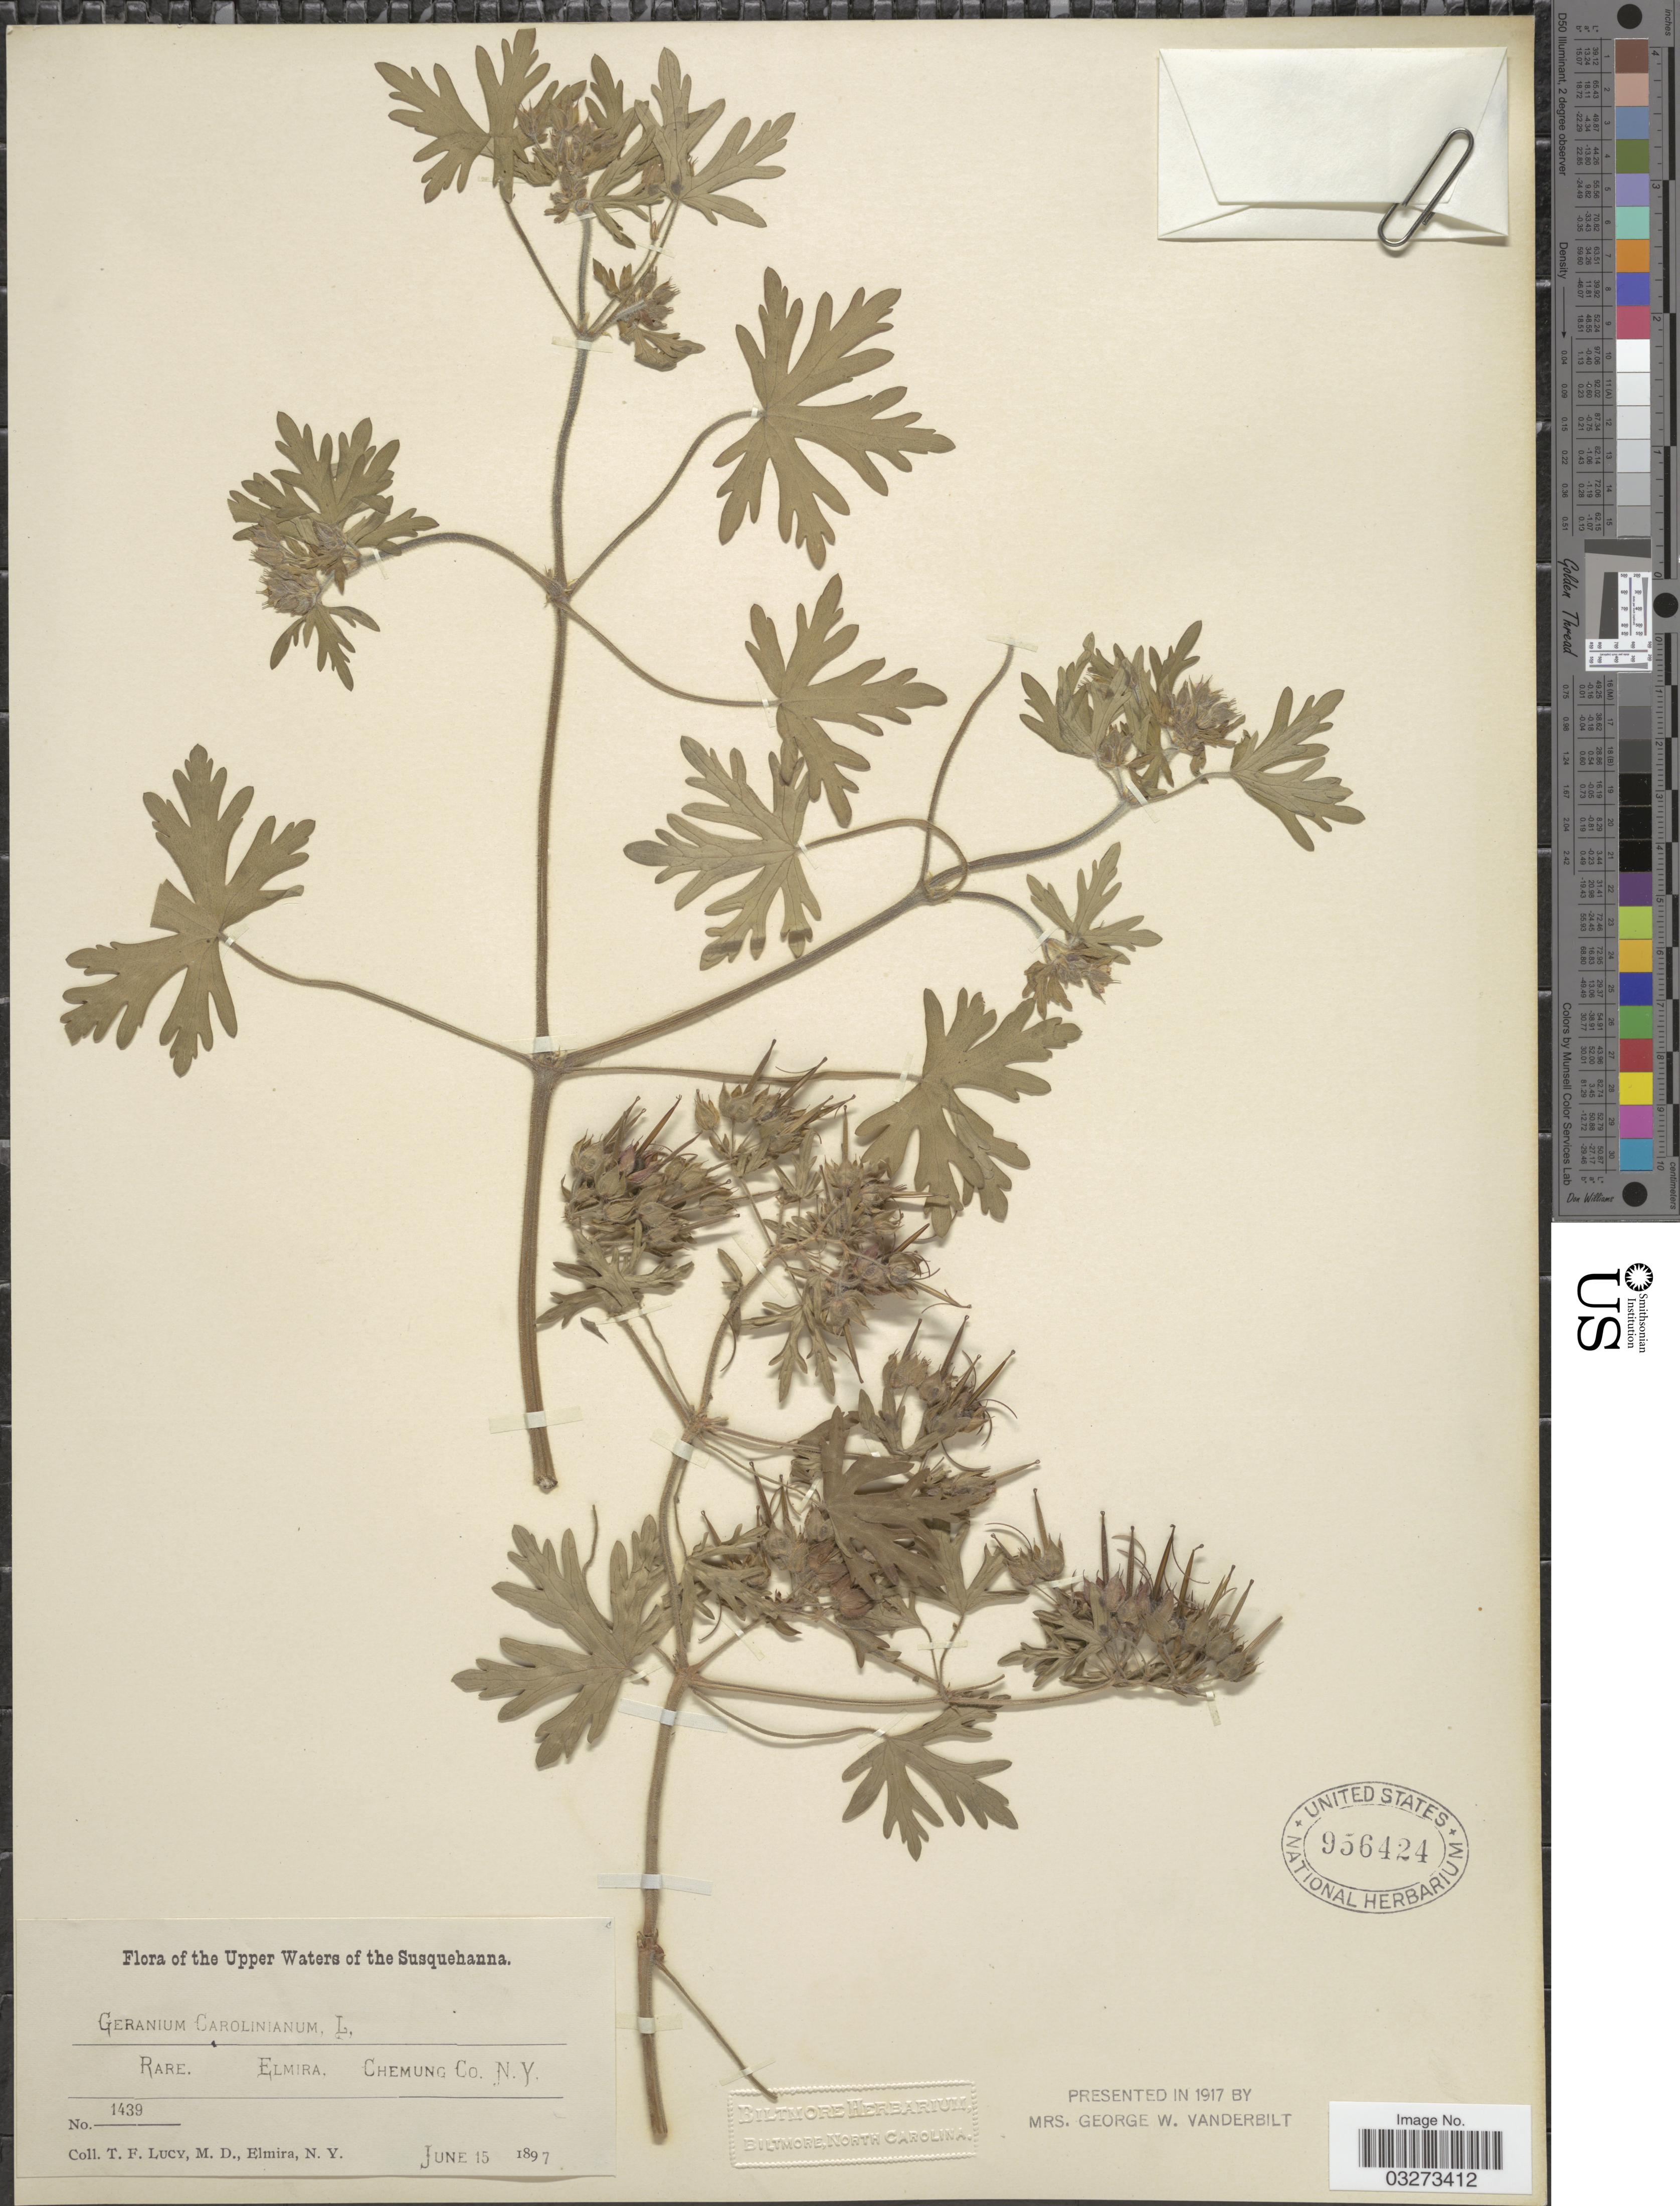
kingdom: Plantae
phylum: Tracheophyta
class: Magnoliopsida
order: Geraniales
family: Geraniaceae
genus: Geranium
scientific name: Geranium carolinianum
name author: L.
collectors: T. Lucy & M. Elmira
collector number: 1439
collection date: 1897-06-15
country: United States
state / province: New York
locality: The Upper Waters of Susquehanna, Elmira, Chemung Co.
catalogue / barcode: US 956424